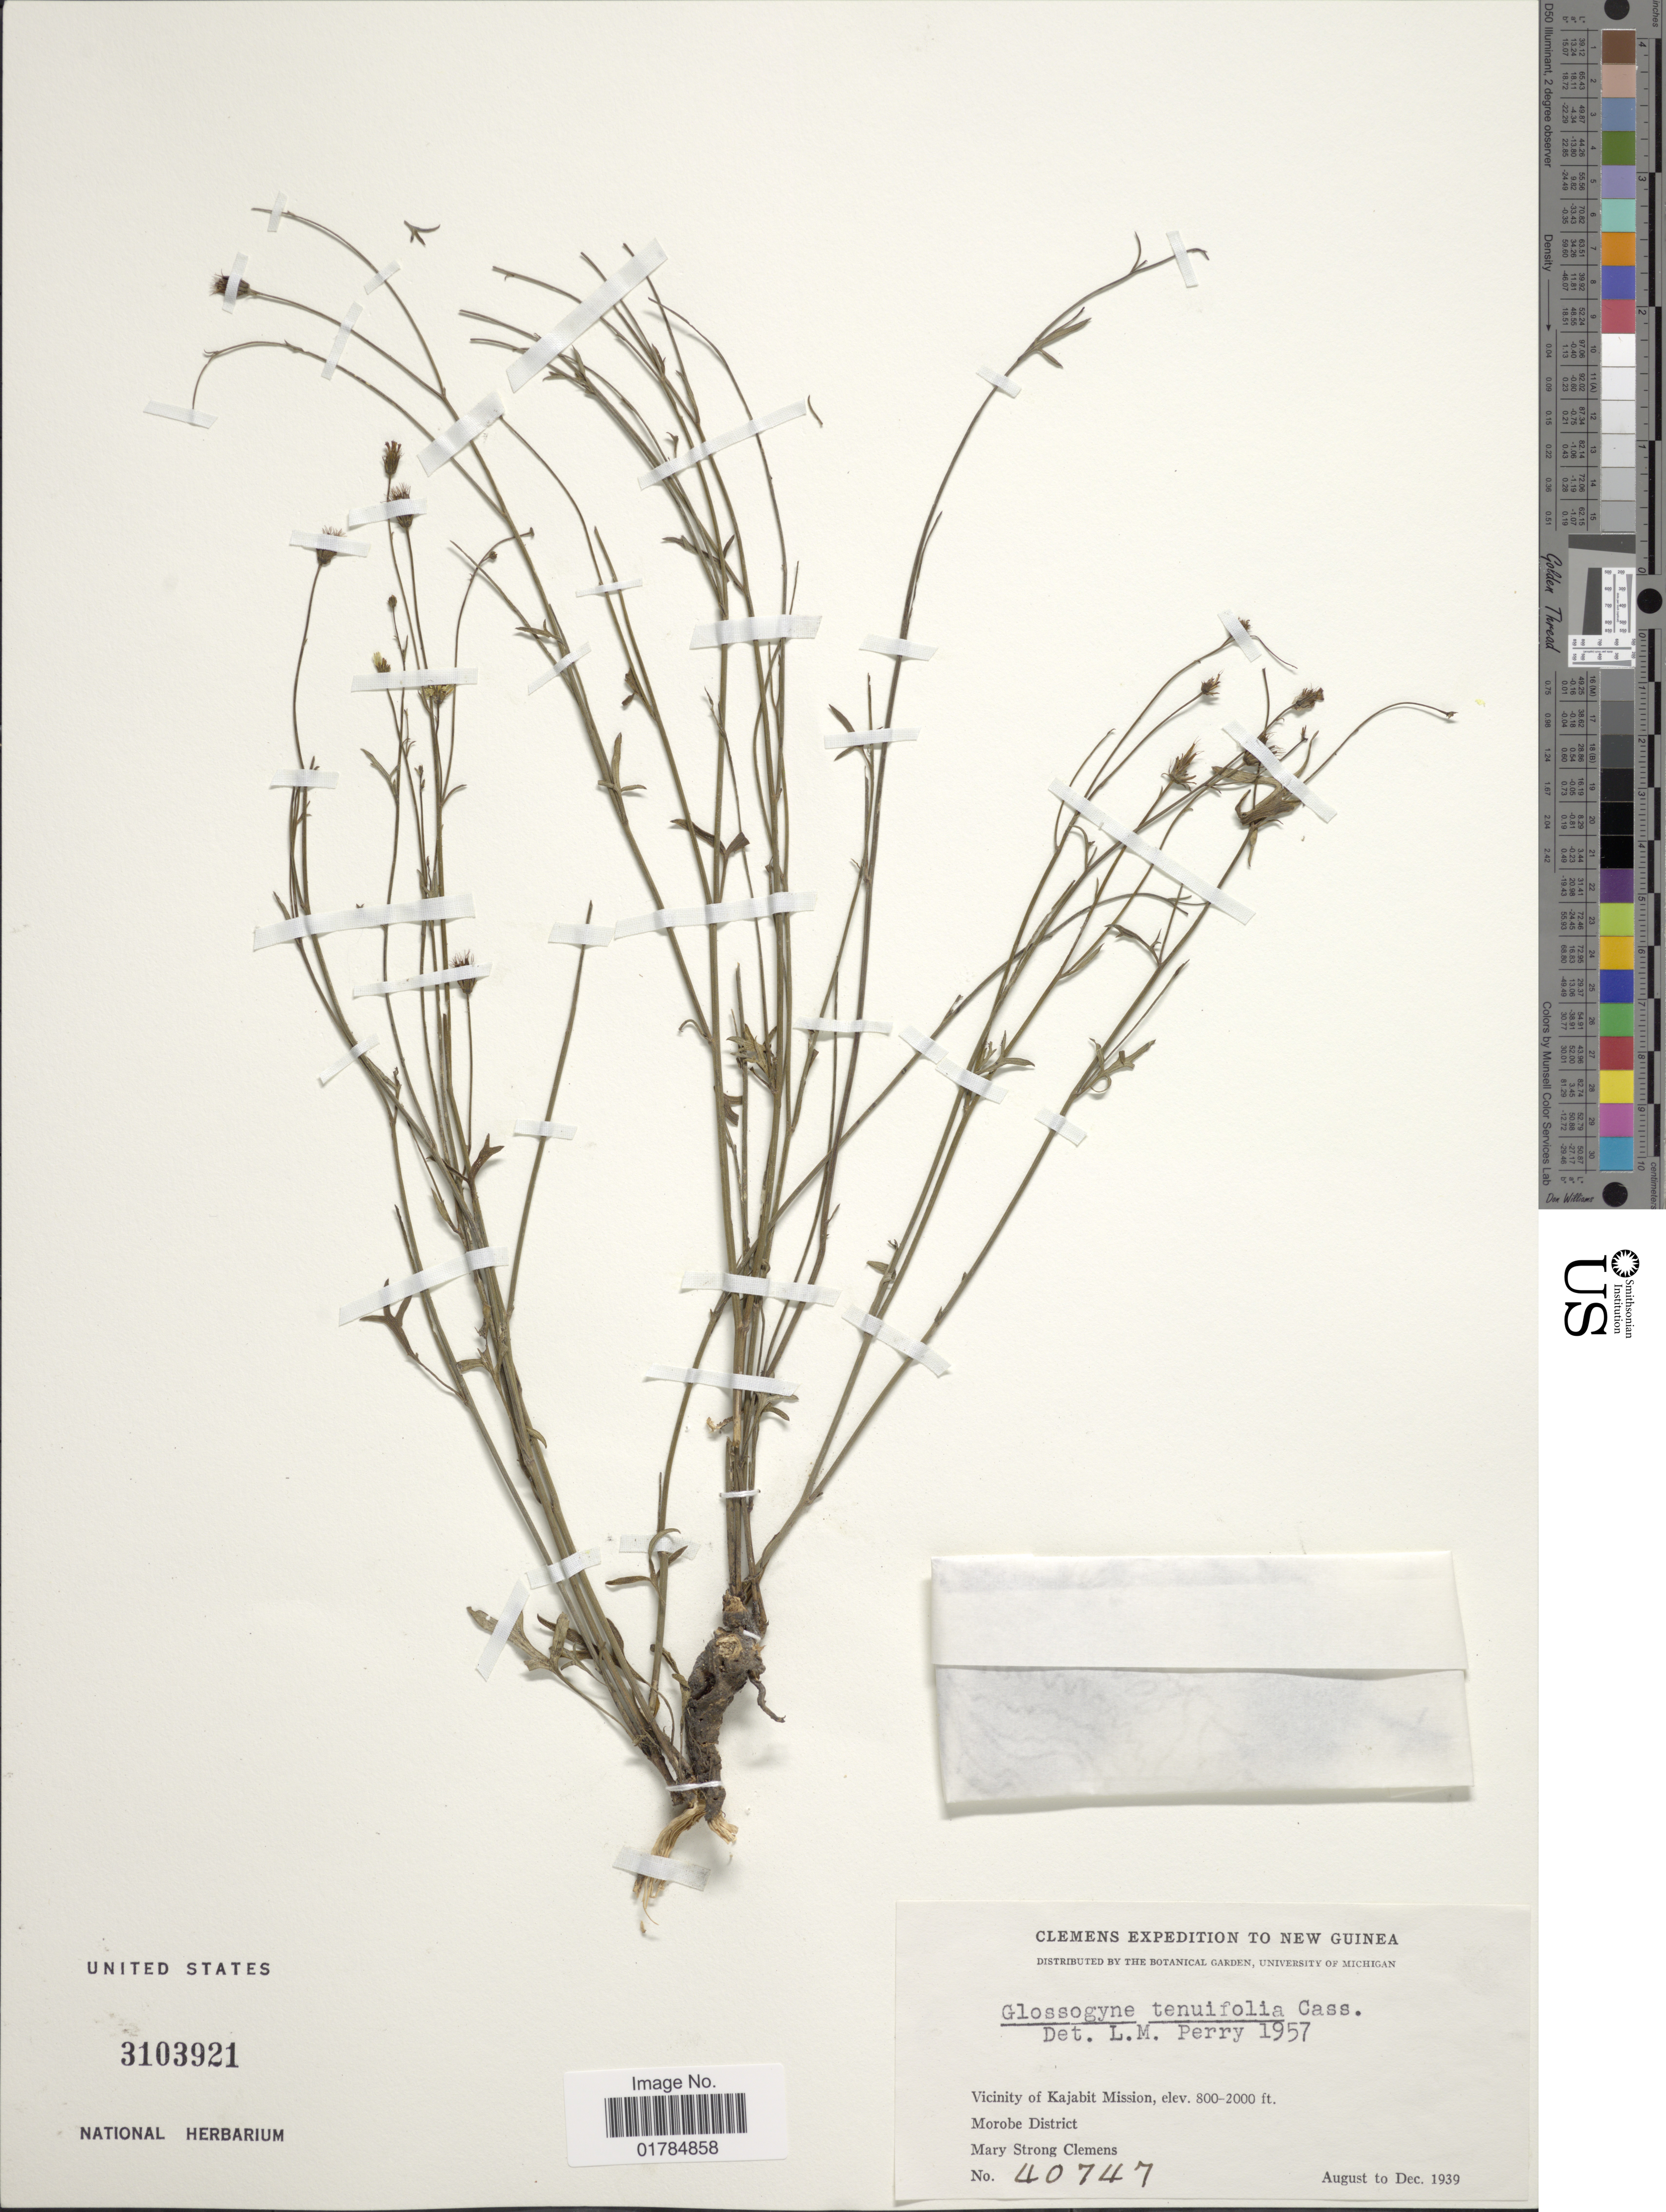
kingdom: Plantae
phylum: Tracheophyta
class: Magnoliopsida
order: Asterales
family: Asteraceae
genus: Glossogyne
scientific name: Glossogyne tenuifolia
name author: (Labill.)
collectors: M. S. Clemens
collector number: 40747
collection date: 1939-08/1939-12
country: Papua New Guinea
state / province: Morobe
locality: Vicinity of Kajabit Mission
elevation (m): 244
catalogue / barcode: US 3103921